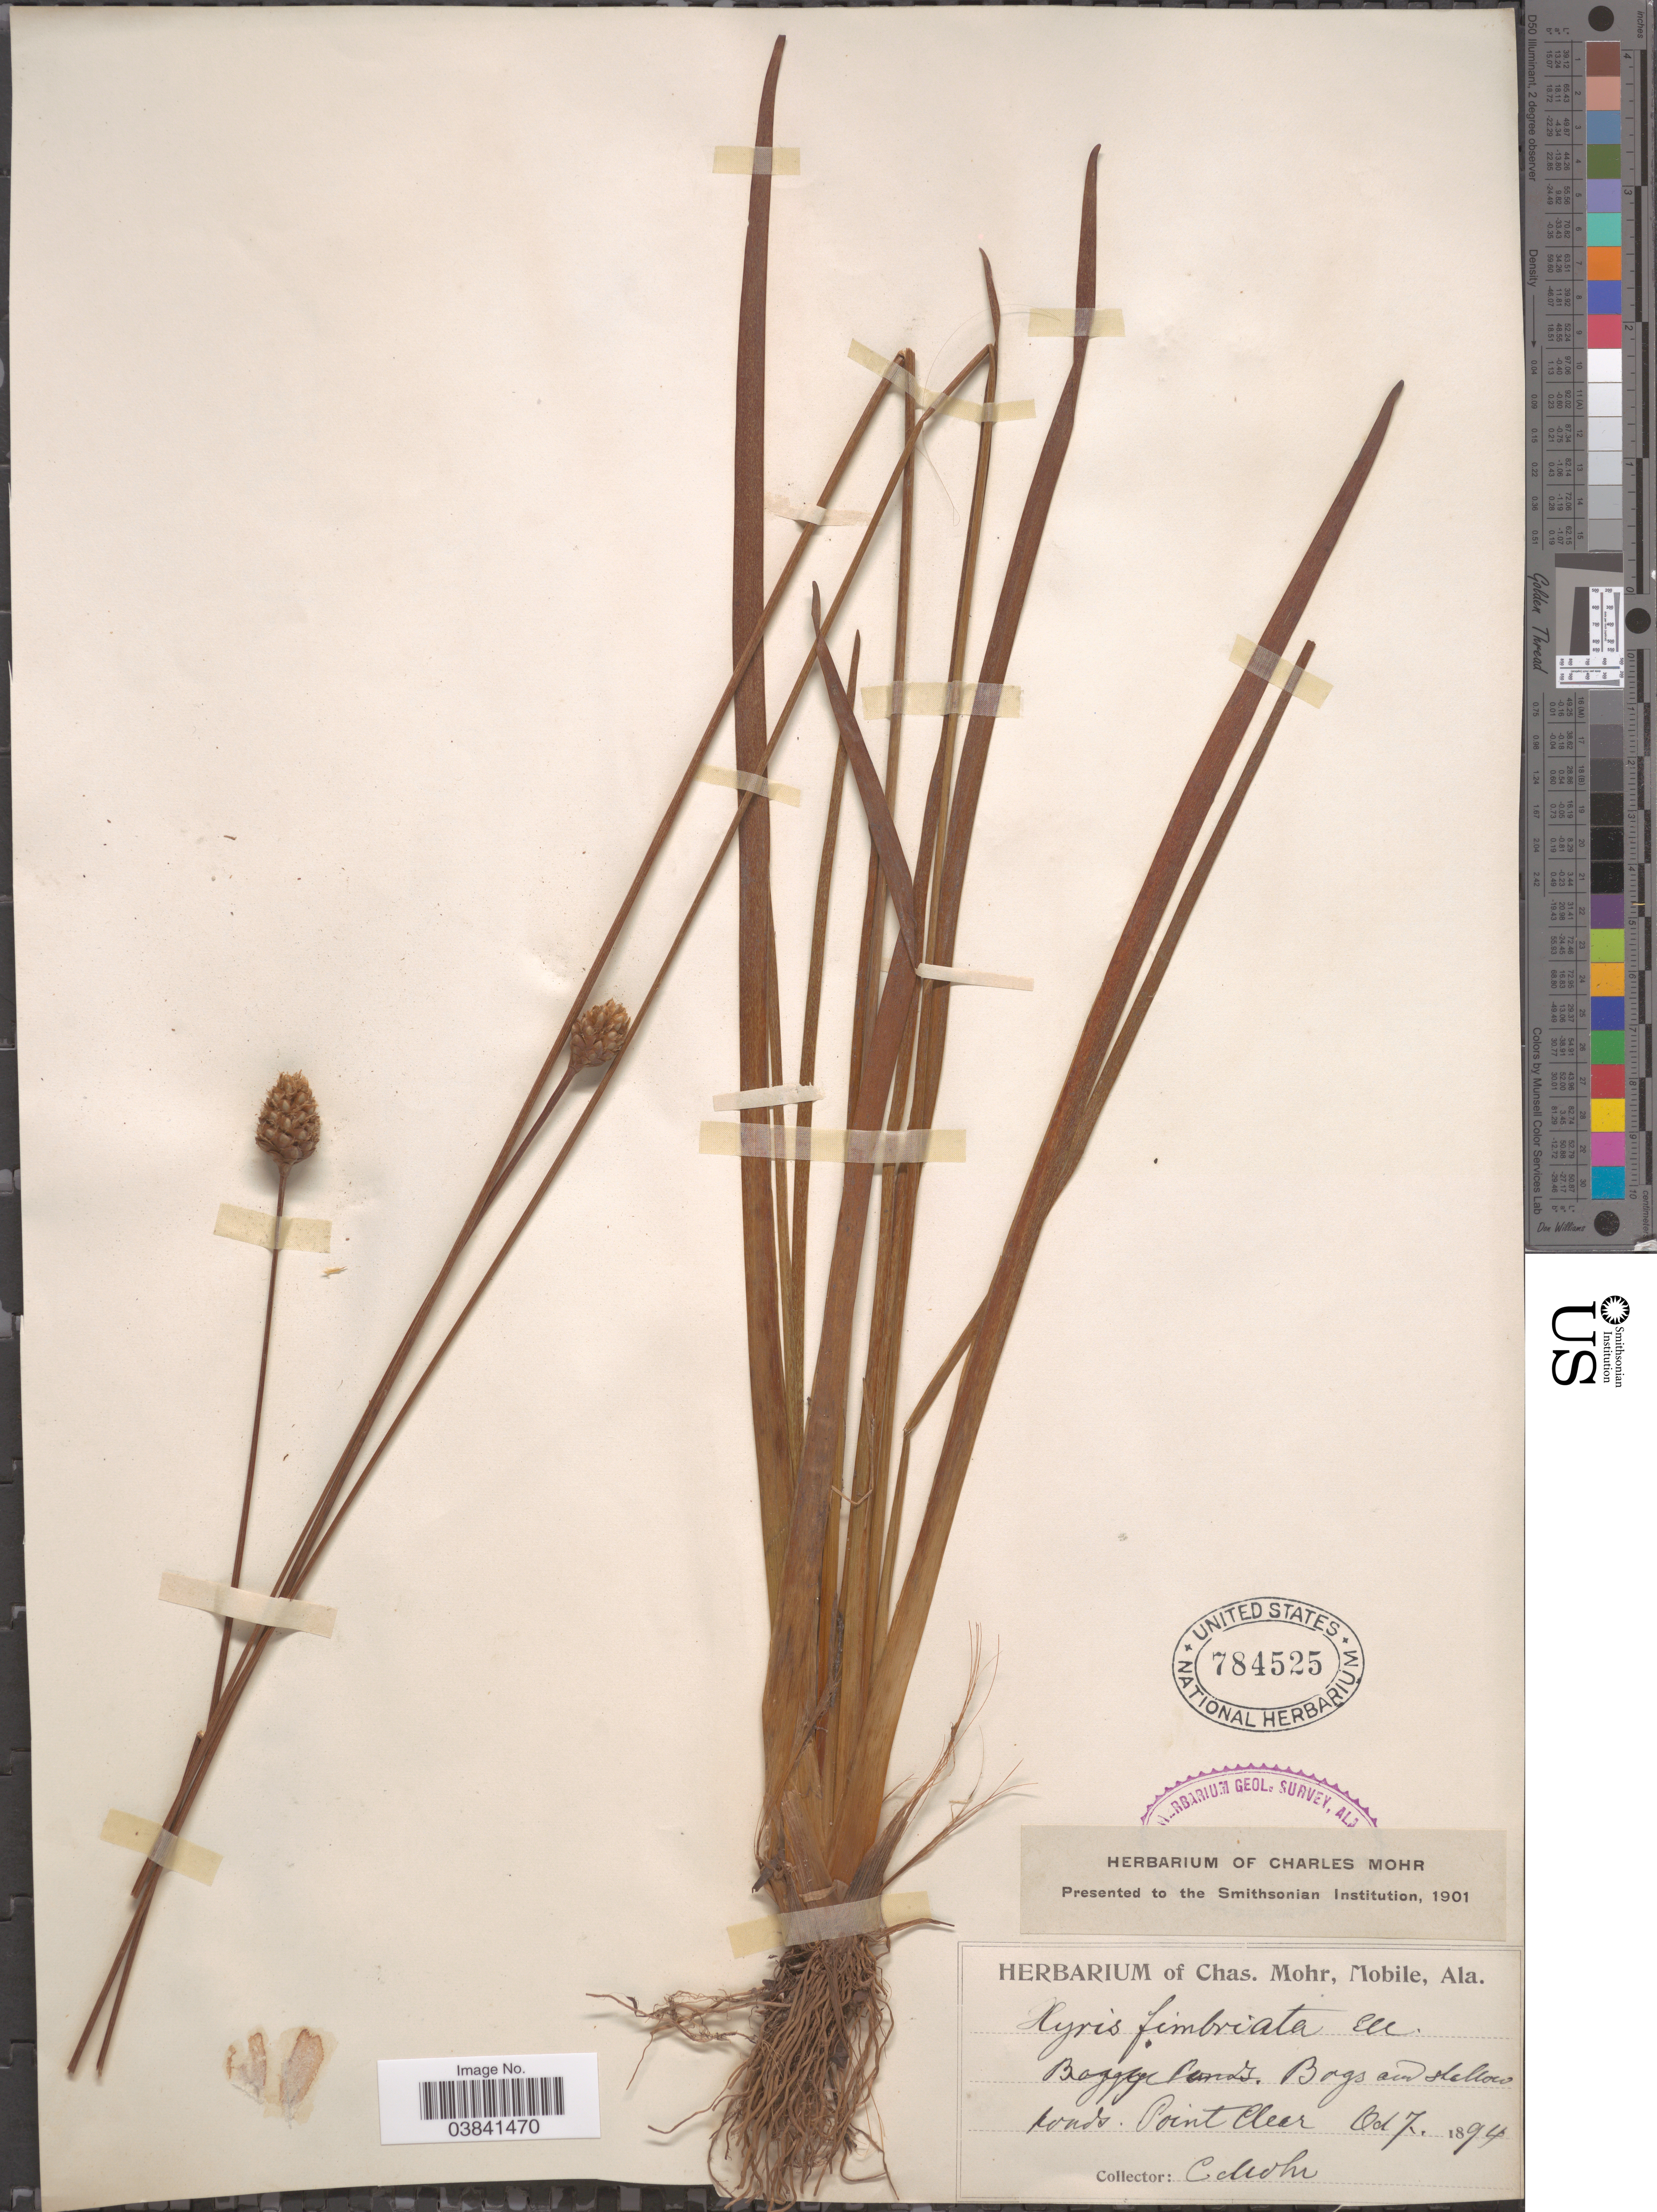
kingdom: Plantae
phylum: Tracheophyta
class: Liliopsida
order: Poales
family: Xyridaceae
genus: Xyris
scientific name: Xyris fimbriata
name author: Elliott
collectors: C. T. Mohr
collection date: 1894-10-07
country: United States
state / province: Alabama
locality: Point Clear.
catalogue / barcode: US 784525